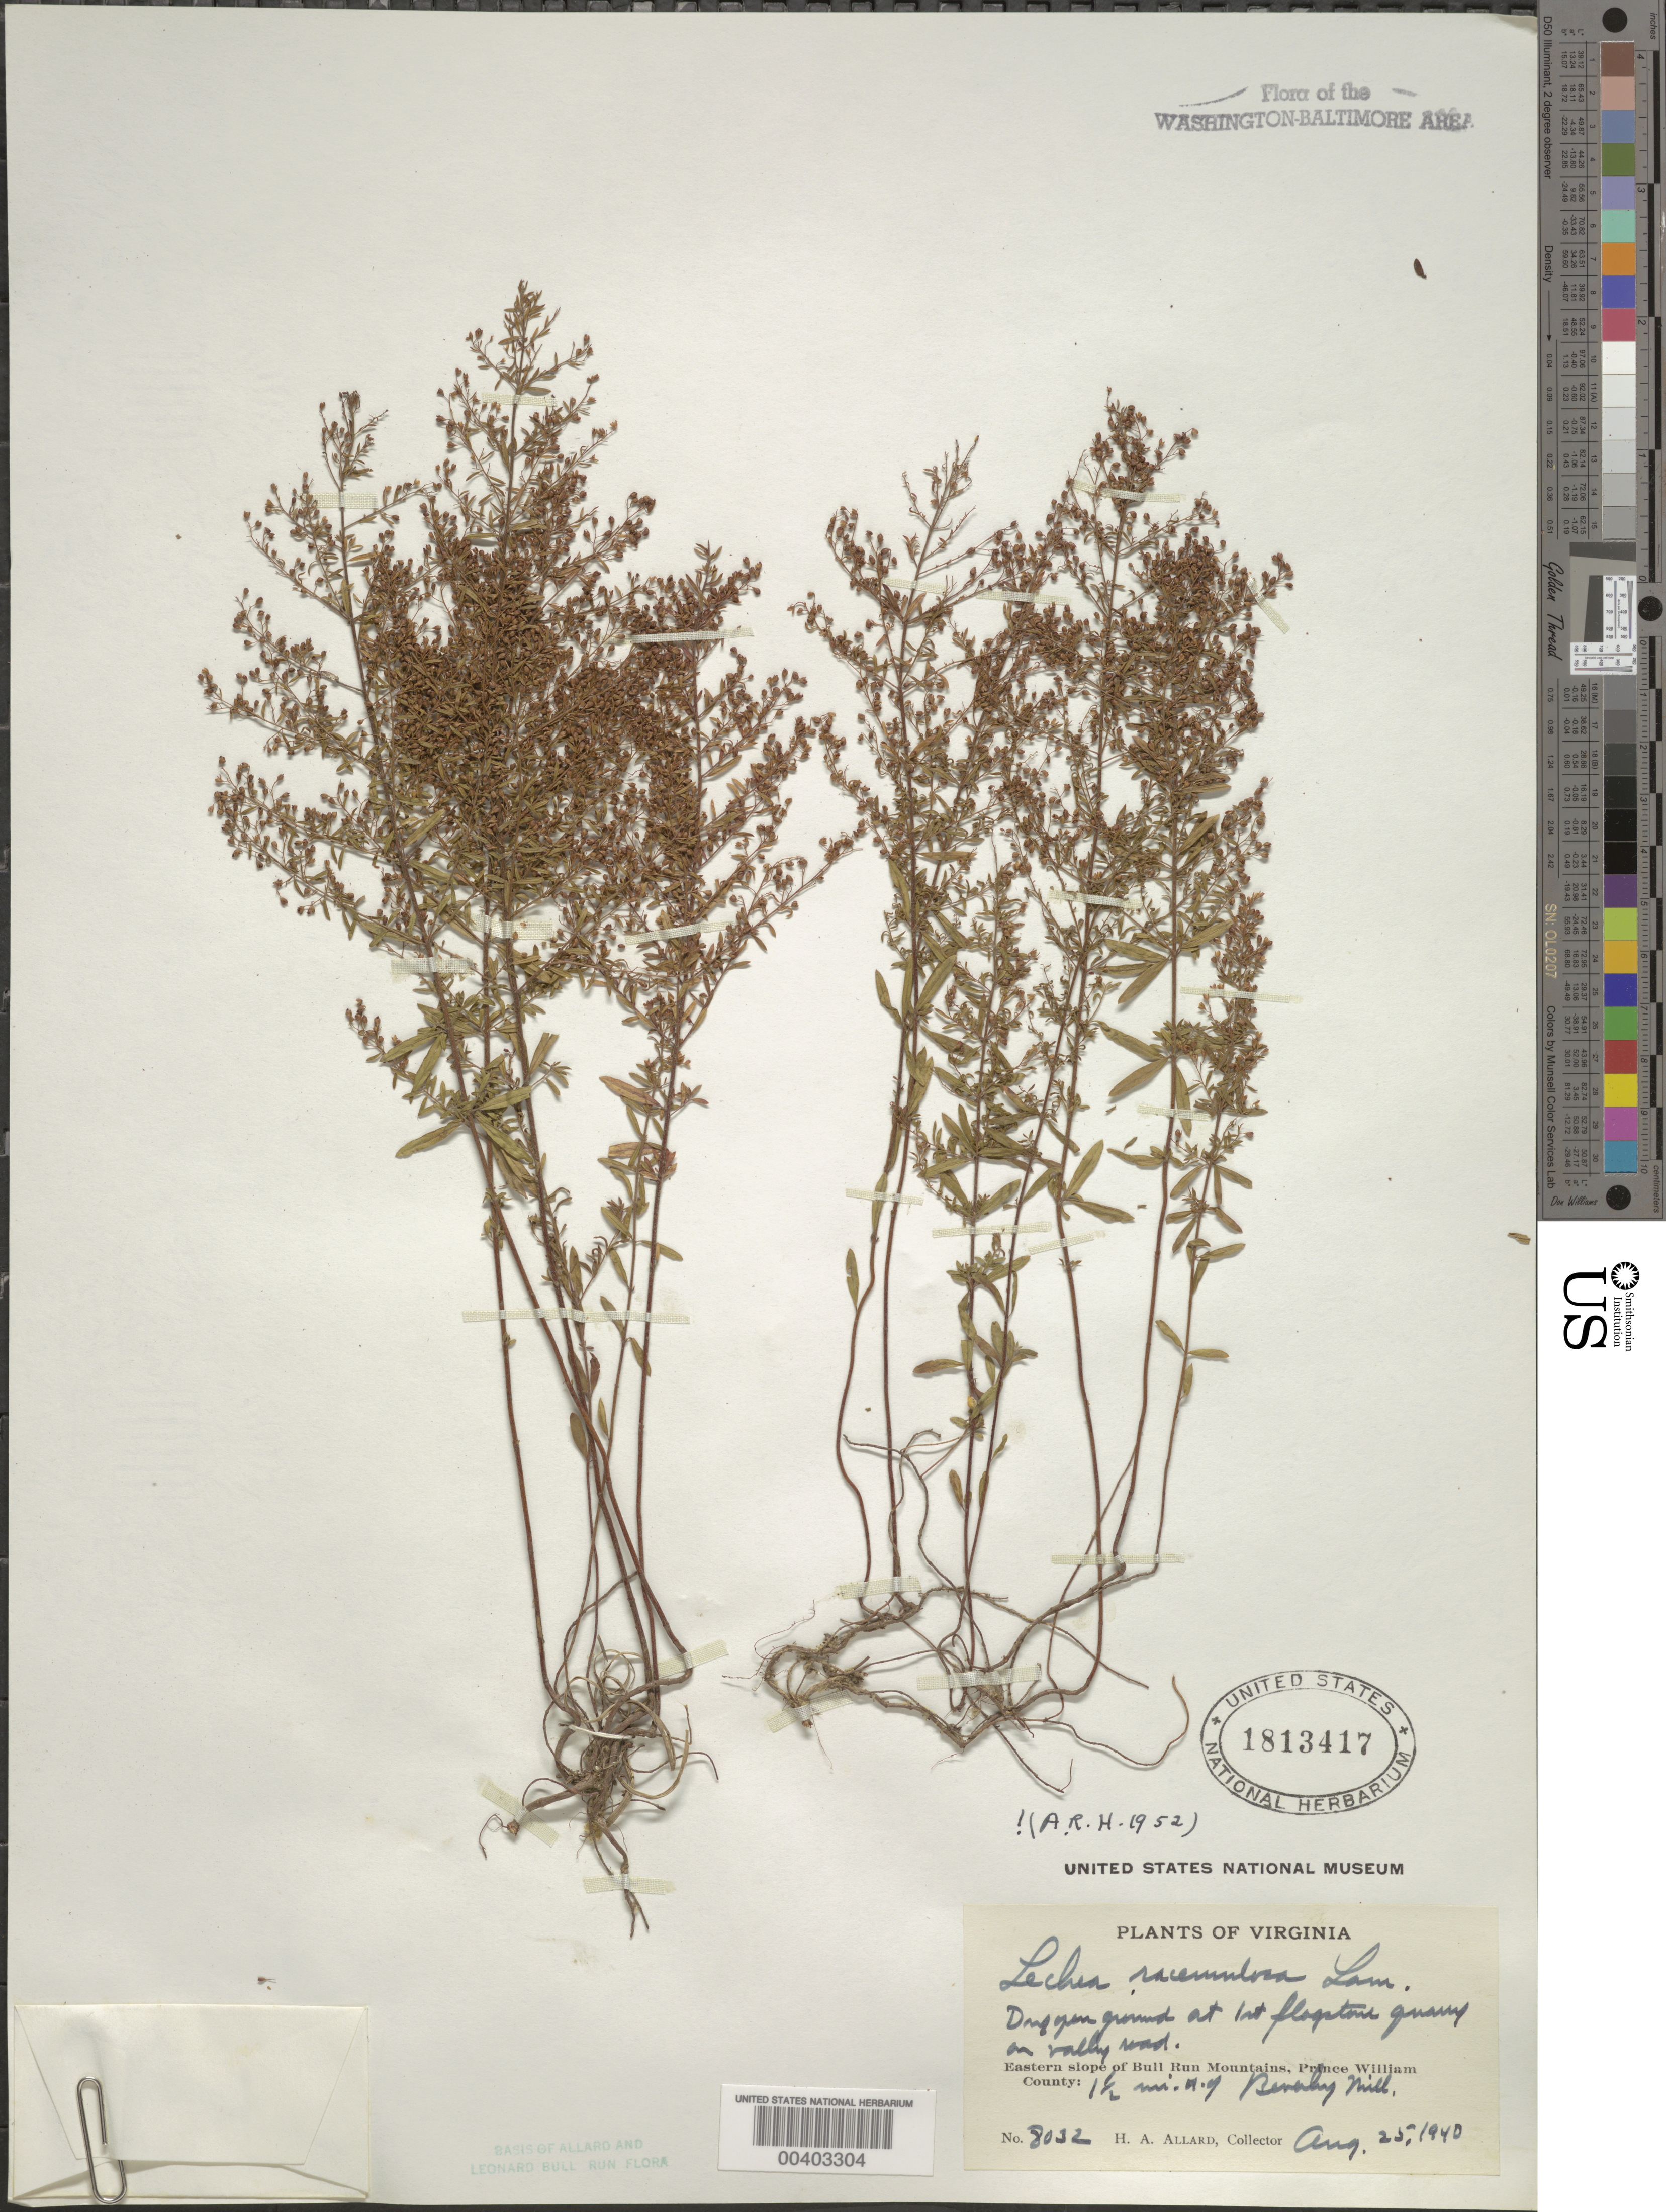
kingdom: Plantae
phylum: Tracheophyta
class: Magnoliopsida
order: Malvales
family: Cistaceae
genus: Lechea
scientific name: Lechea racemulosa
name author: Michx.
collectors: H. A. Allard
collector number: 8032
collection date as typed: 25 Aug 1940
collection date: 1940-08-25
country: United States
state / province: Virginia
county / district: Prince William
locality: North of Beverley Mill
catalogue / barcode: US 1813417